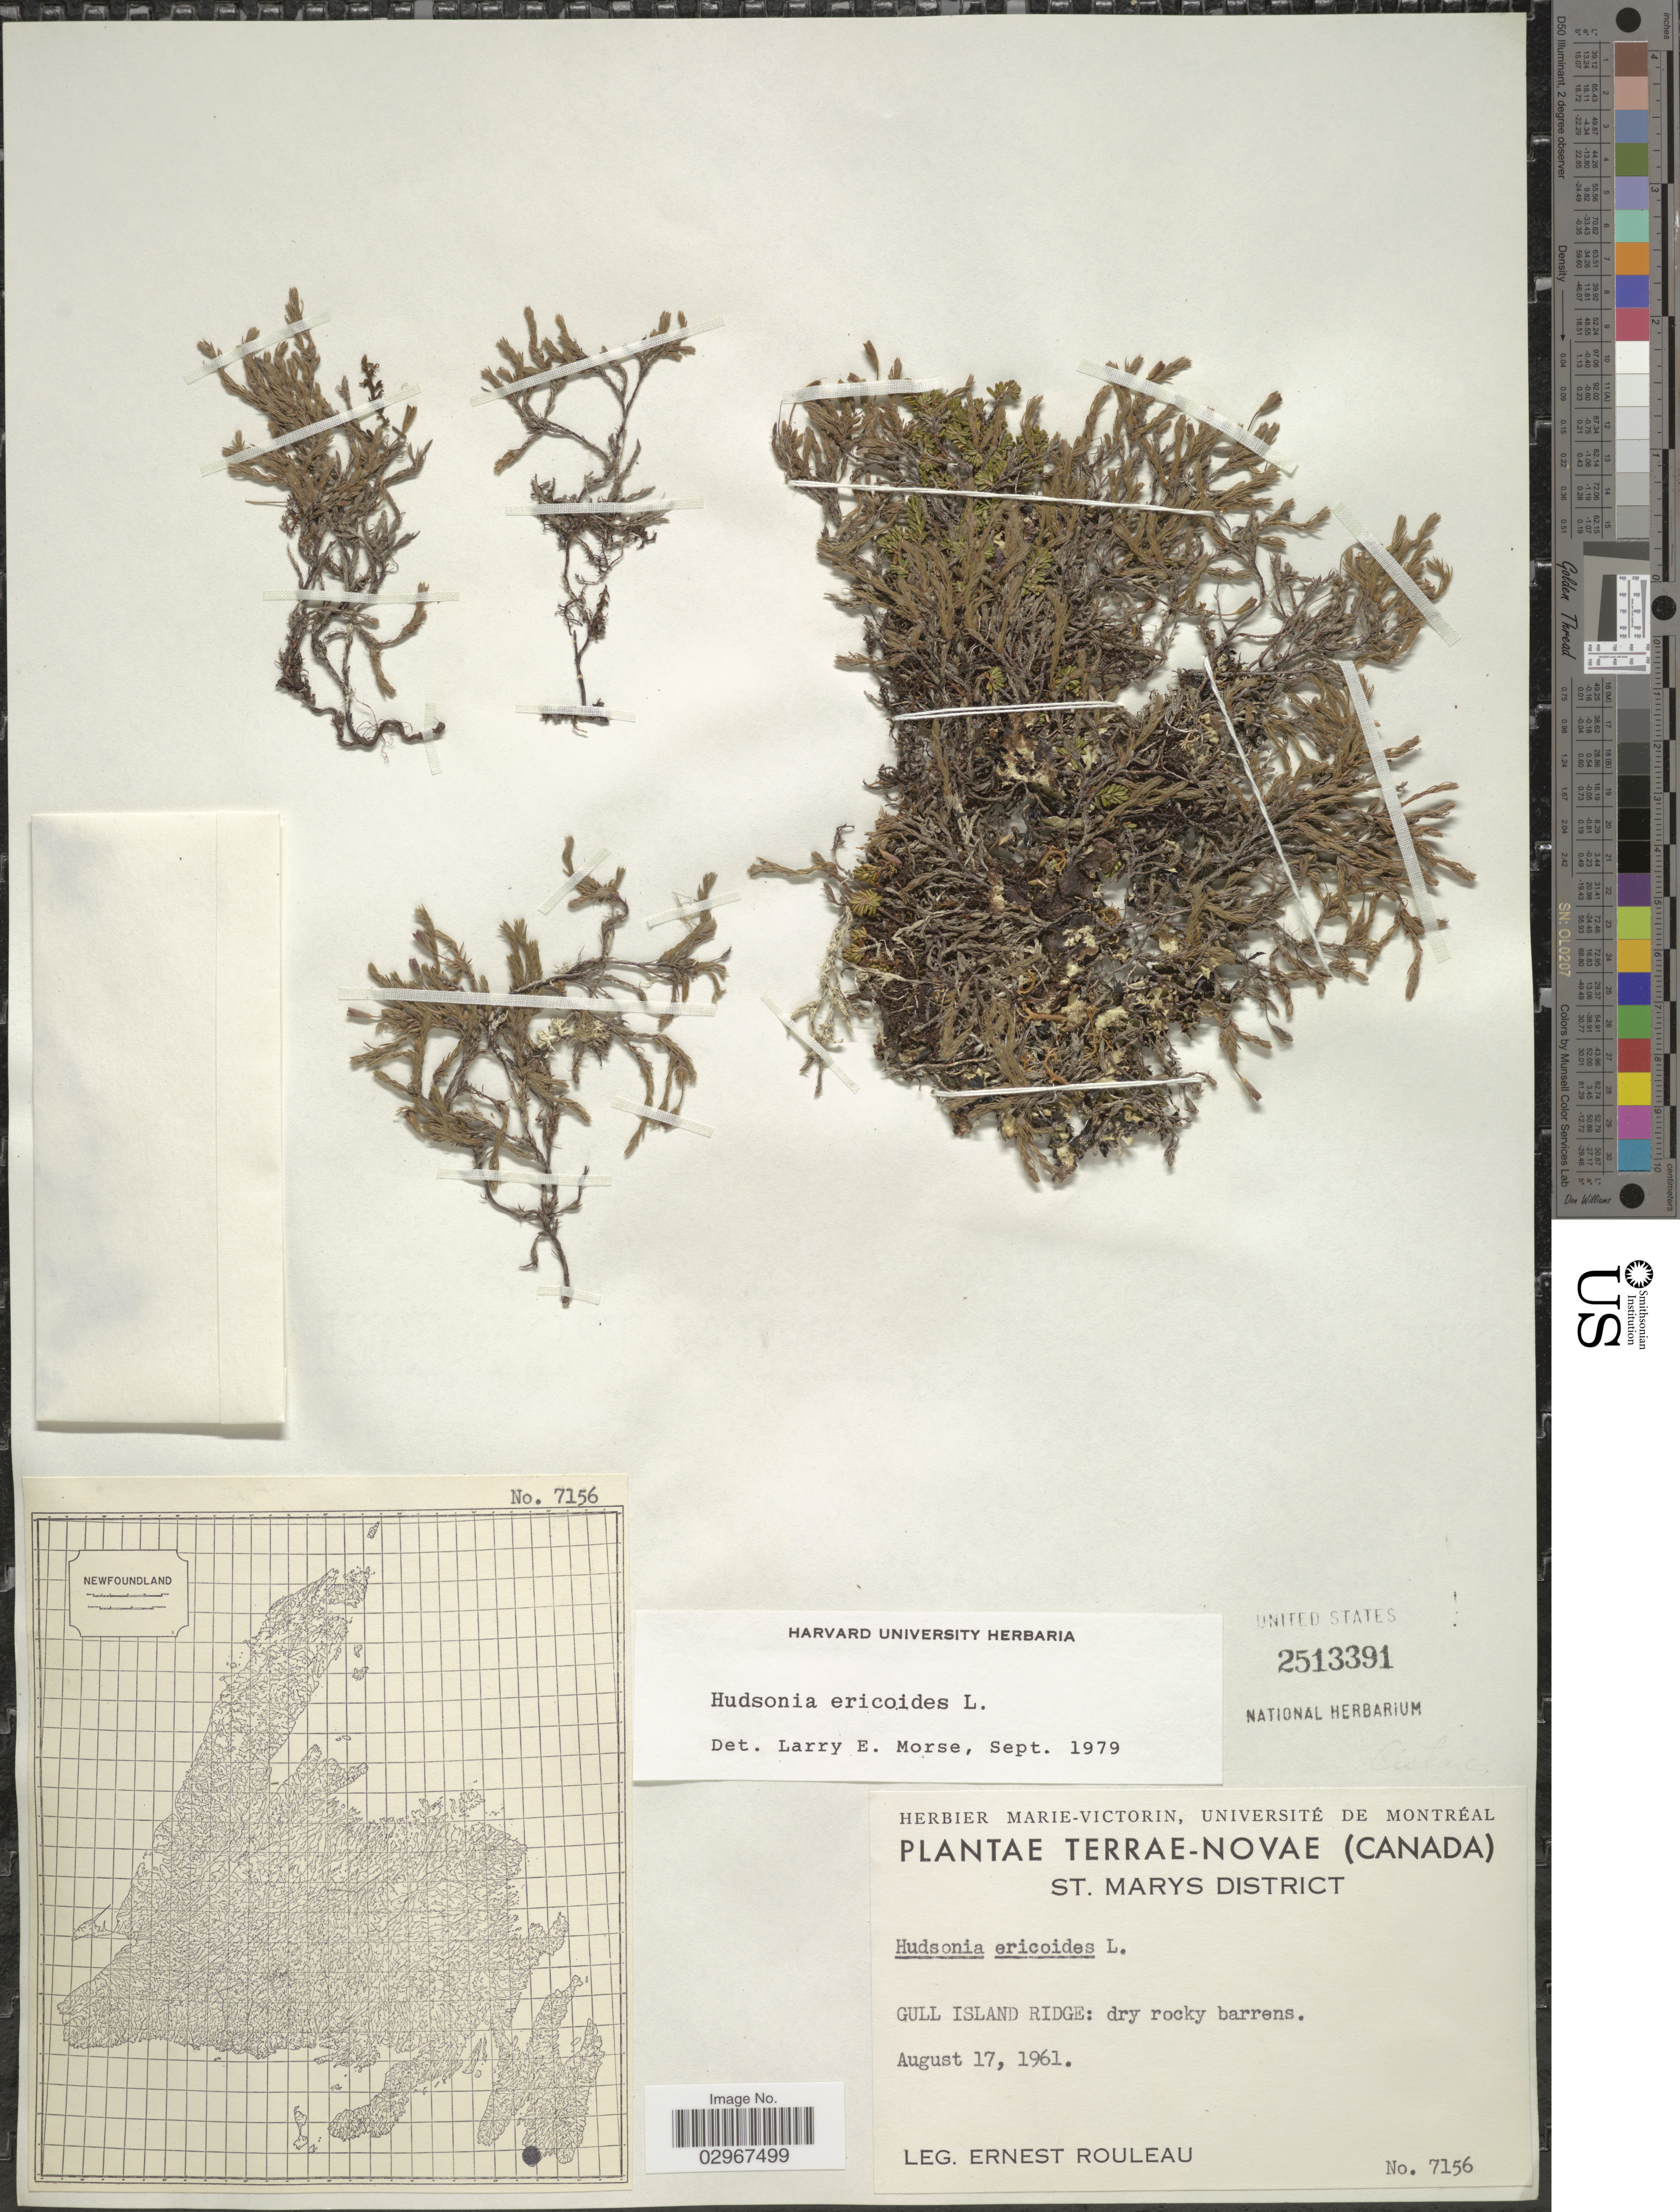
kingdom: Plantae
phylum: Tracheophyta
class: Magnoliopsida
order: Malvales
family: Cistaceae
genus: Hudsonia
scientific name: Hudsonia ericoides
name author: L.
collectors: J. Rouleau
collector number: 7156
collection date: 1961-08-17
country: Canada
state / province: Newfoundland and Labrador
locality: Terrae-Novae. St. Marys District. Gull Island Ridge.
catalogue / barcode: US 2513391